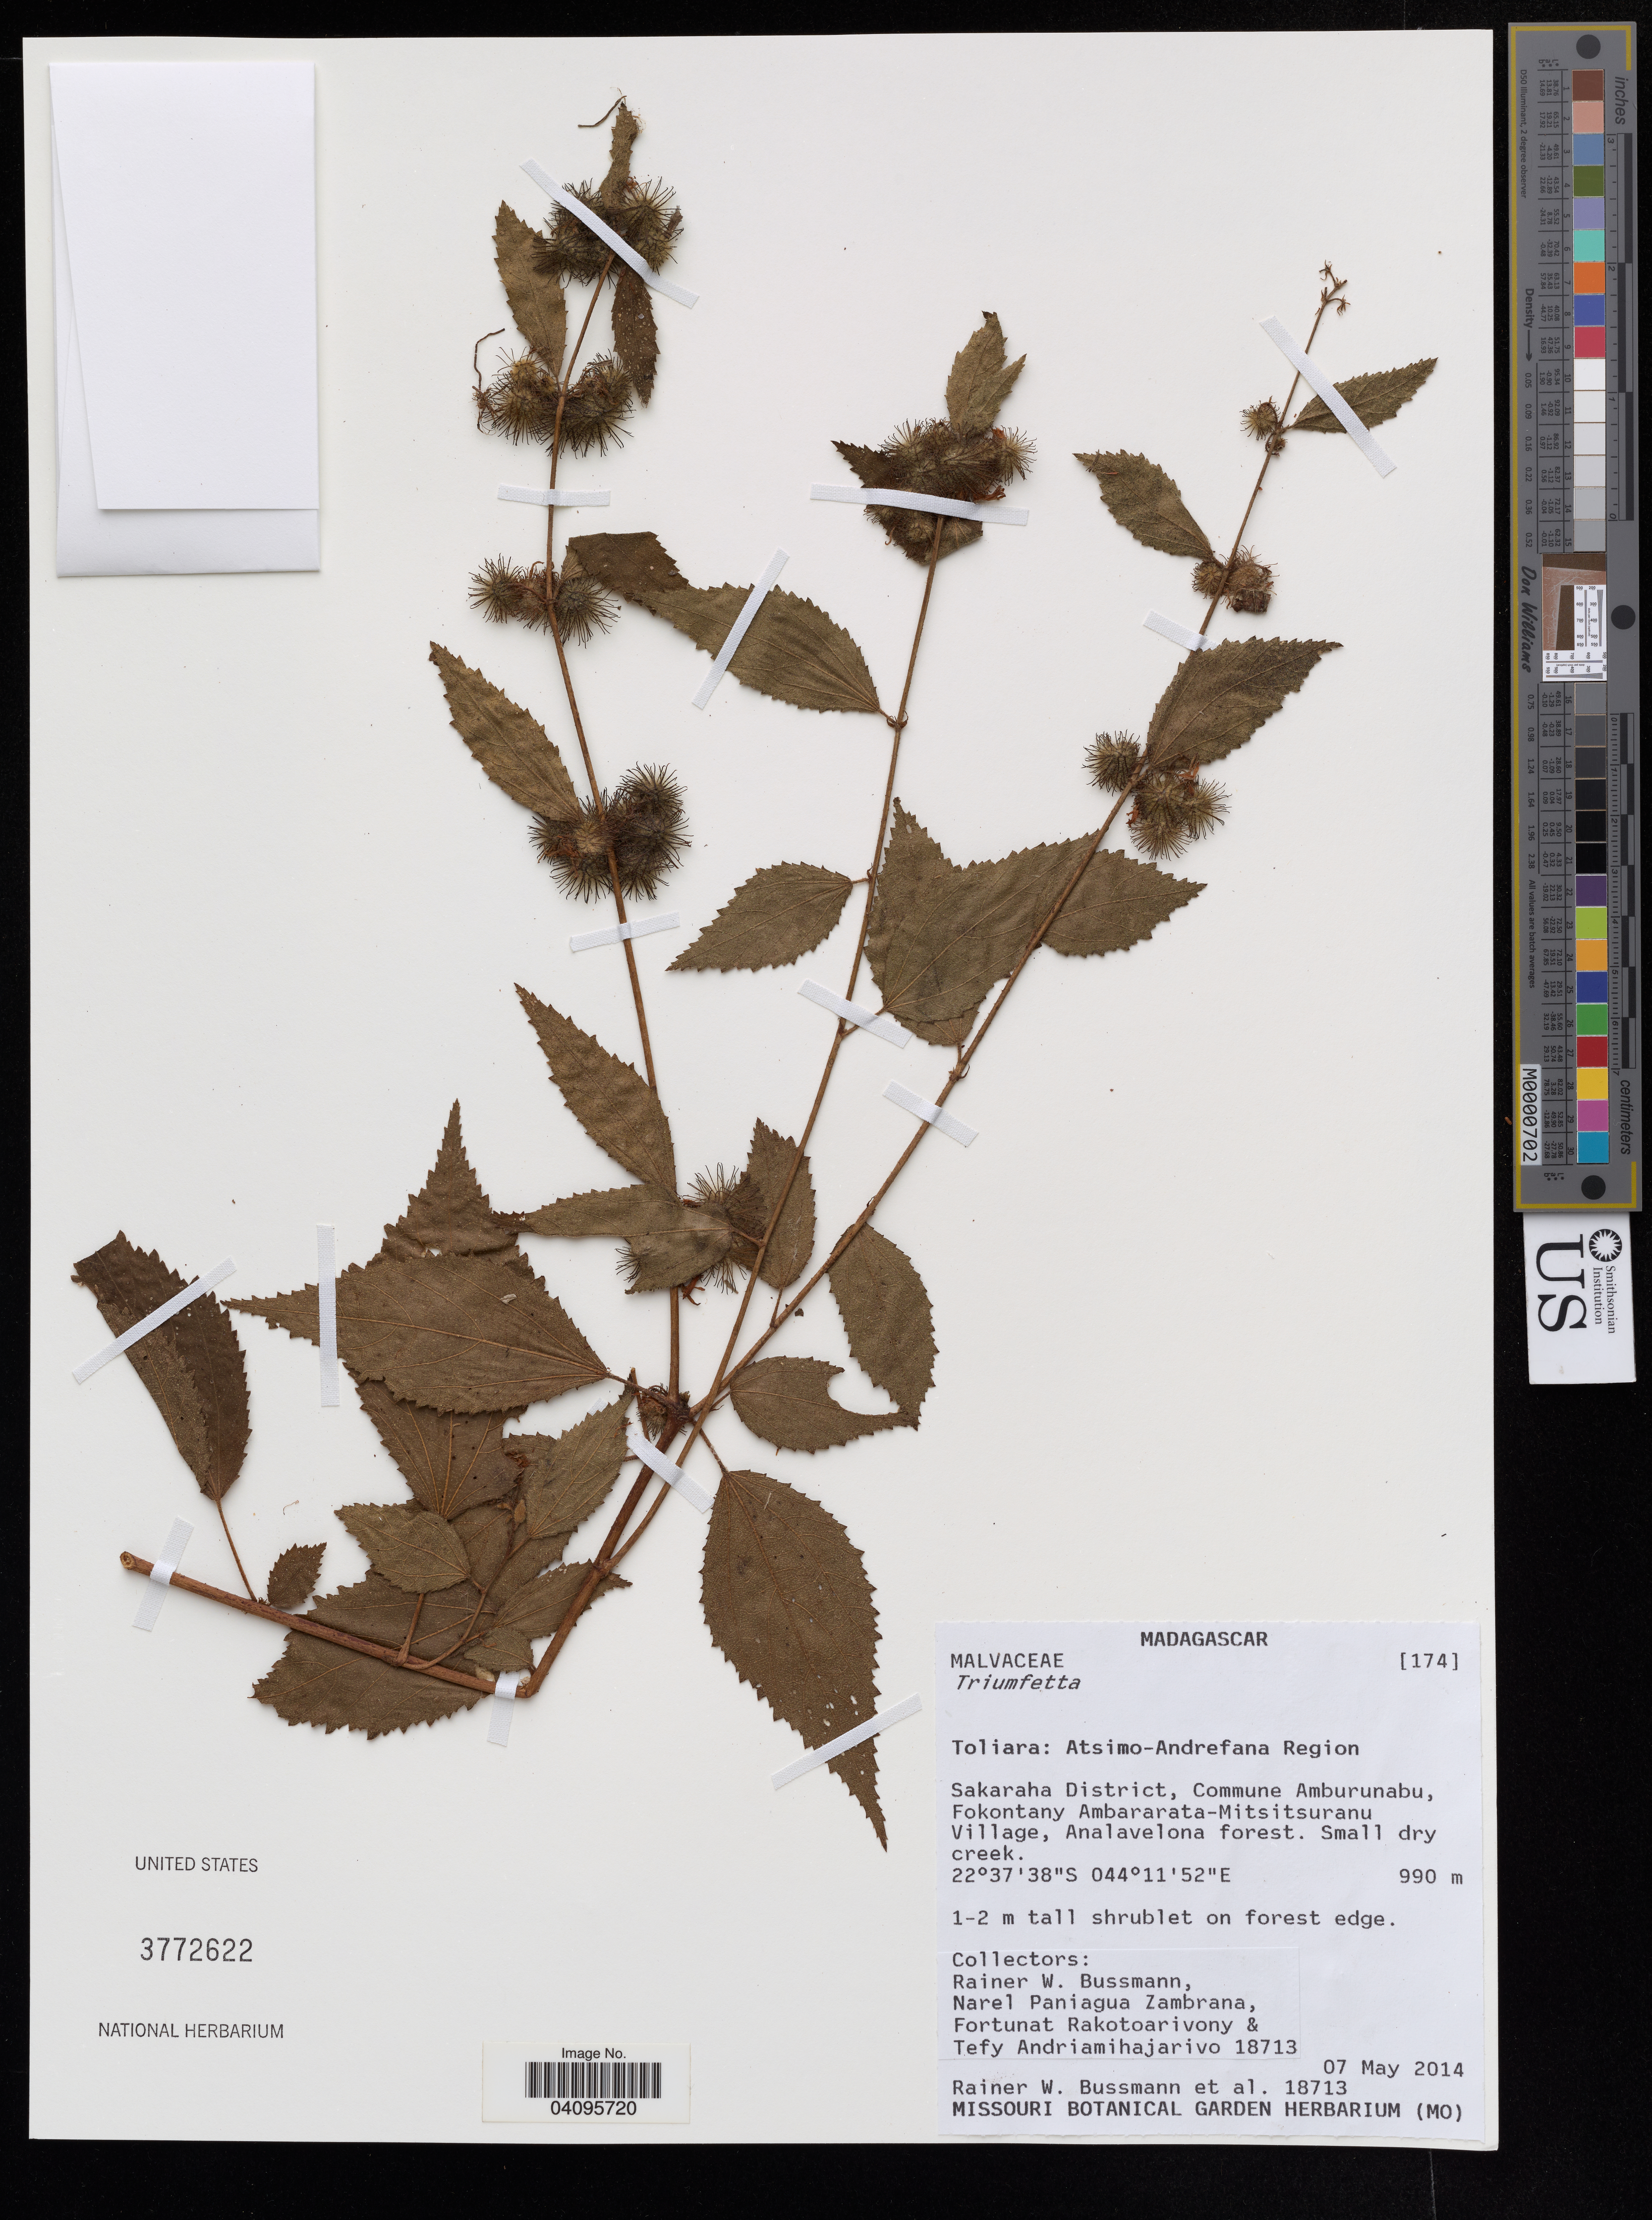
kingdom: Plantae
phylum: Tracheophyta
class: Magnoliopsida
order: Malvales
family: Malvaceae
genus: Triumfetta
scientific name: Triumfetta pilosa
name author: Roth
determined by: Dorr, Laurence J., Curator (BOT), Smithsonian Institution - National Museum of Natural History (UNITED STATES)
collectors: R. W. Bussmann, N. Paniagua Zambrana, F. Rakotoarivony & T. H. Andriamihajarivo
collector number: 18713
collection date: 2014-05-07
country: Madagascar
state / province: Atsimo-Andrefana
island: Madagascar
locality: Sakaraha District, Commune Amburunabu, Fokontany Ambararata-Mitsitsuranu Village, Analavelona Forest. Small dry creek.river.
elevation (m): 990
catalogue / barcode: US 3772622